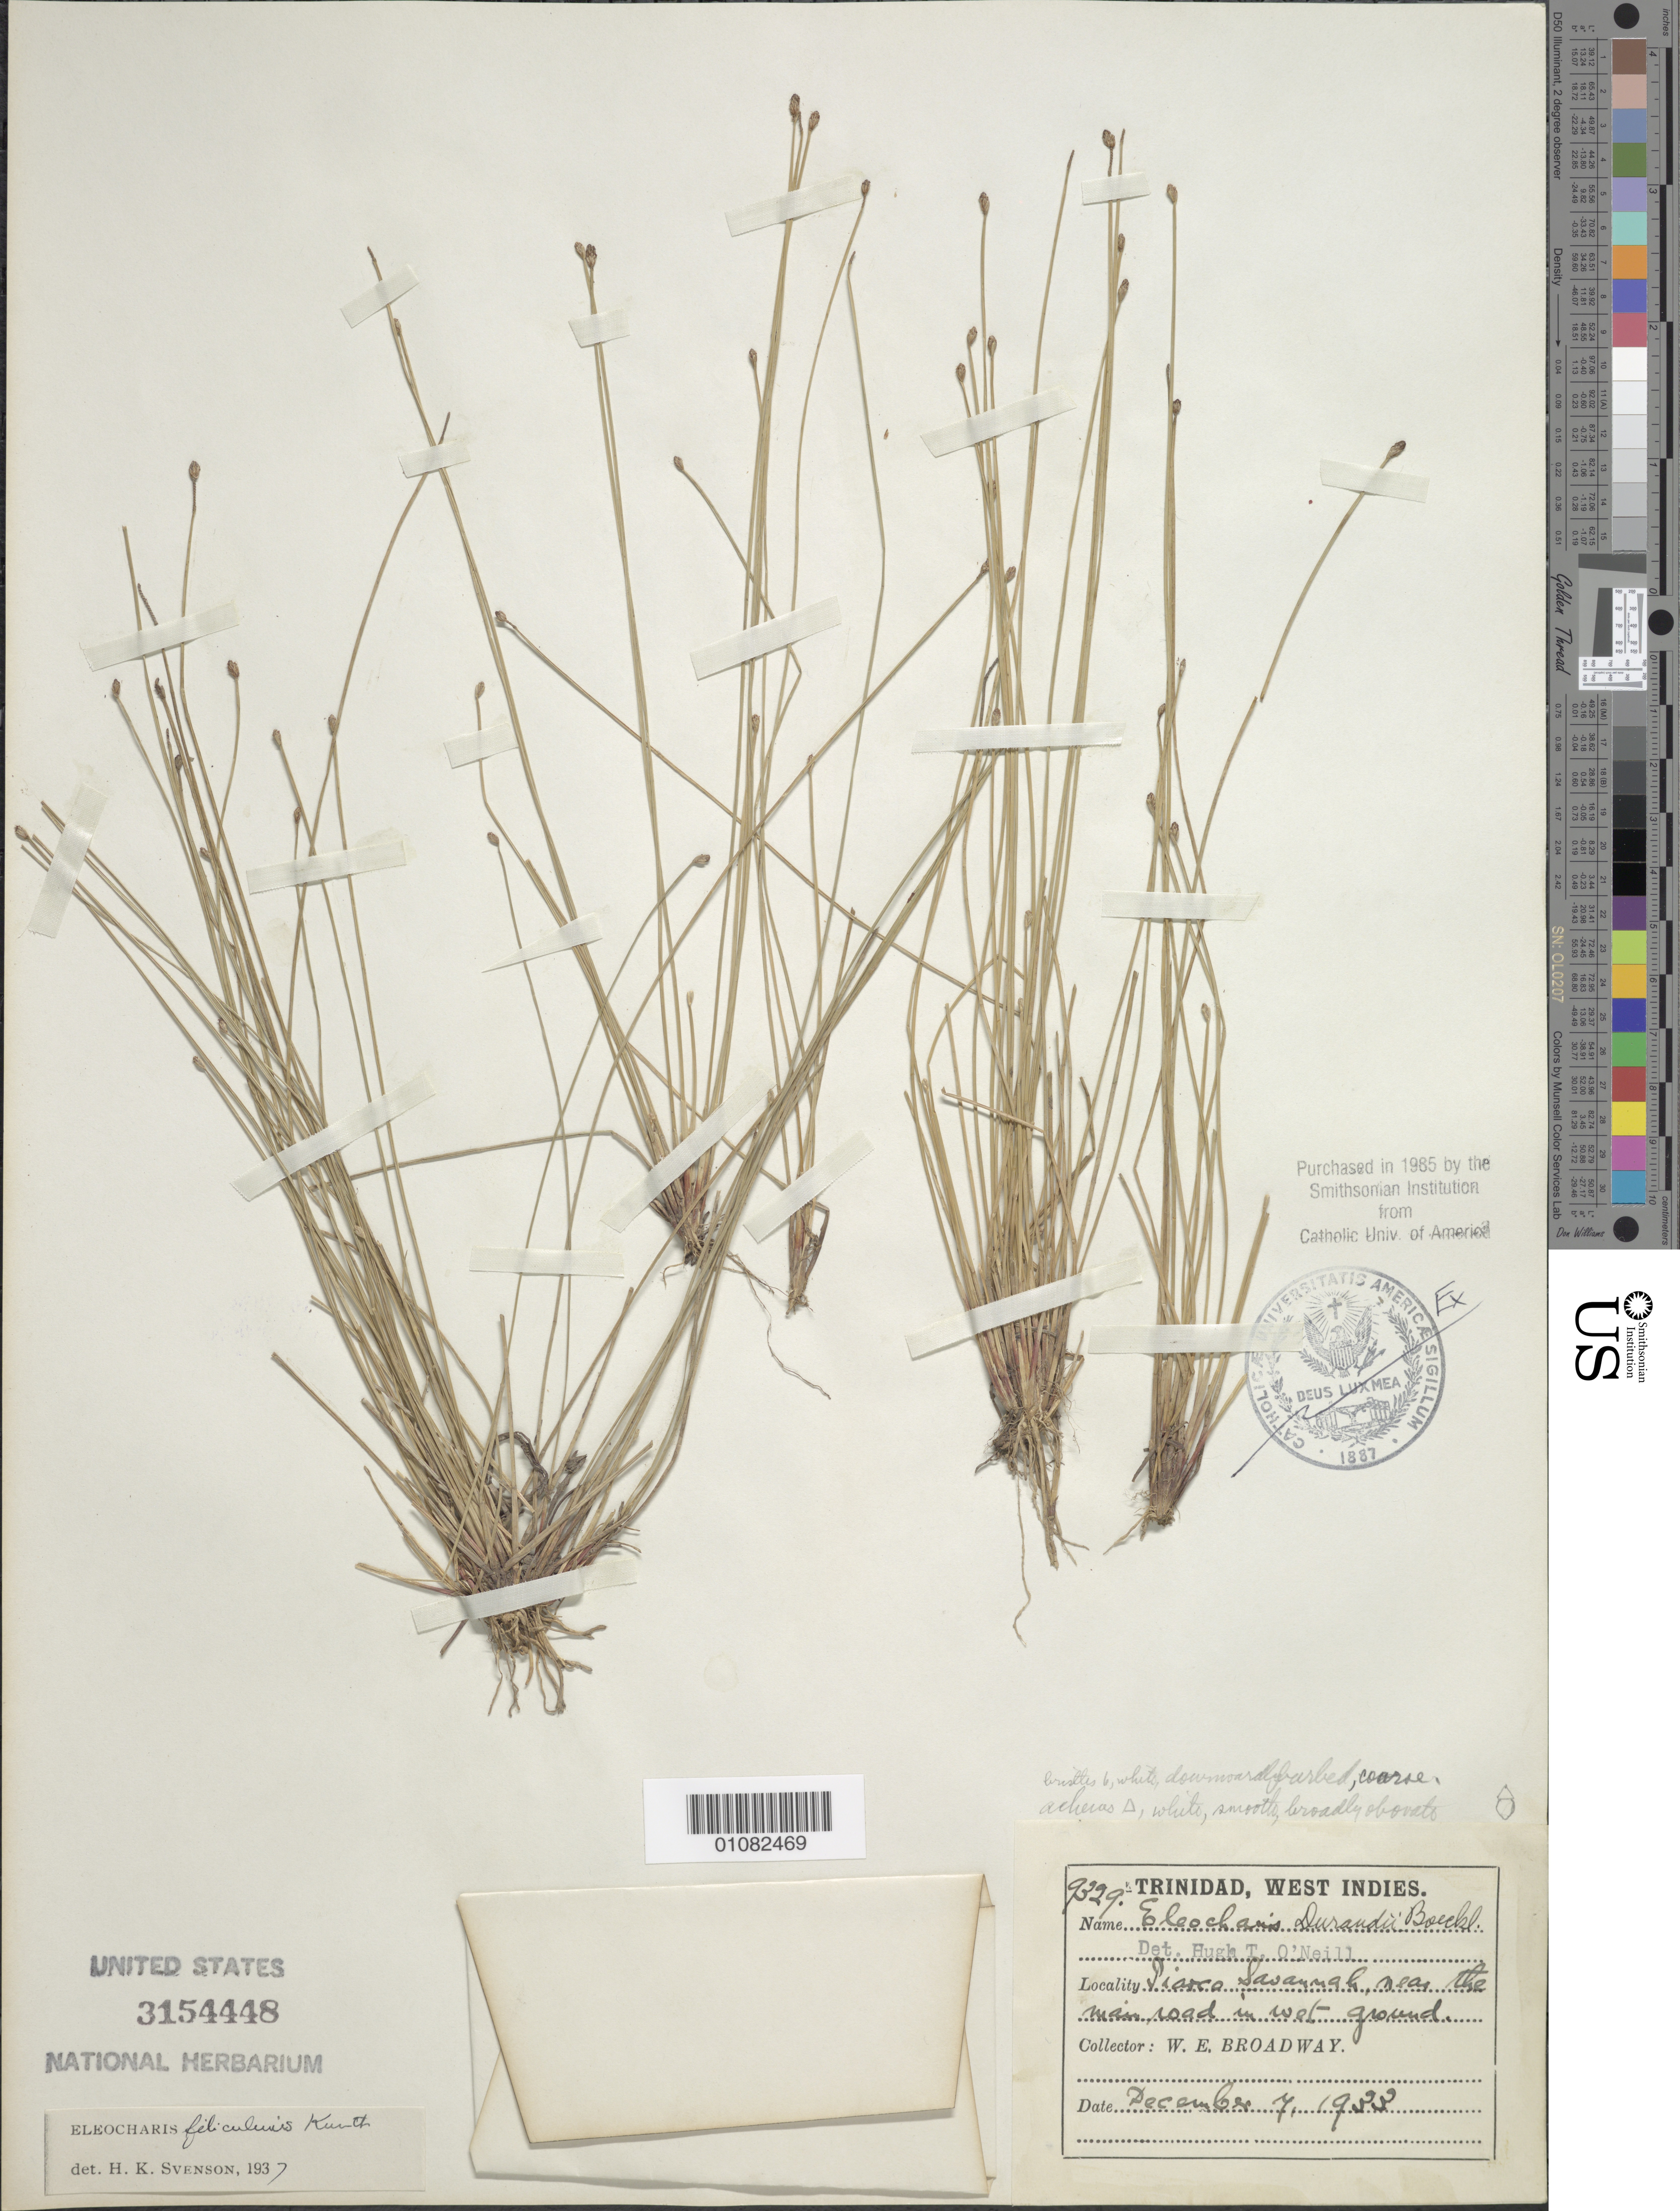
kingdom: Plantae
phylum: Tracheophyta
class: Liliopsida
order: Poales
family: Cyperaceae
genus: Eleocharis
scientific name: Eleocharis filiculmis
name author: Kunth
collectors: W. E. Broadway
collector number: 9329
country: Trinidad and Tobago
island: Trinidad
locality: Piarco Savannah, near the main road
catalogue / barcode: US 3154448